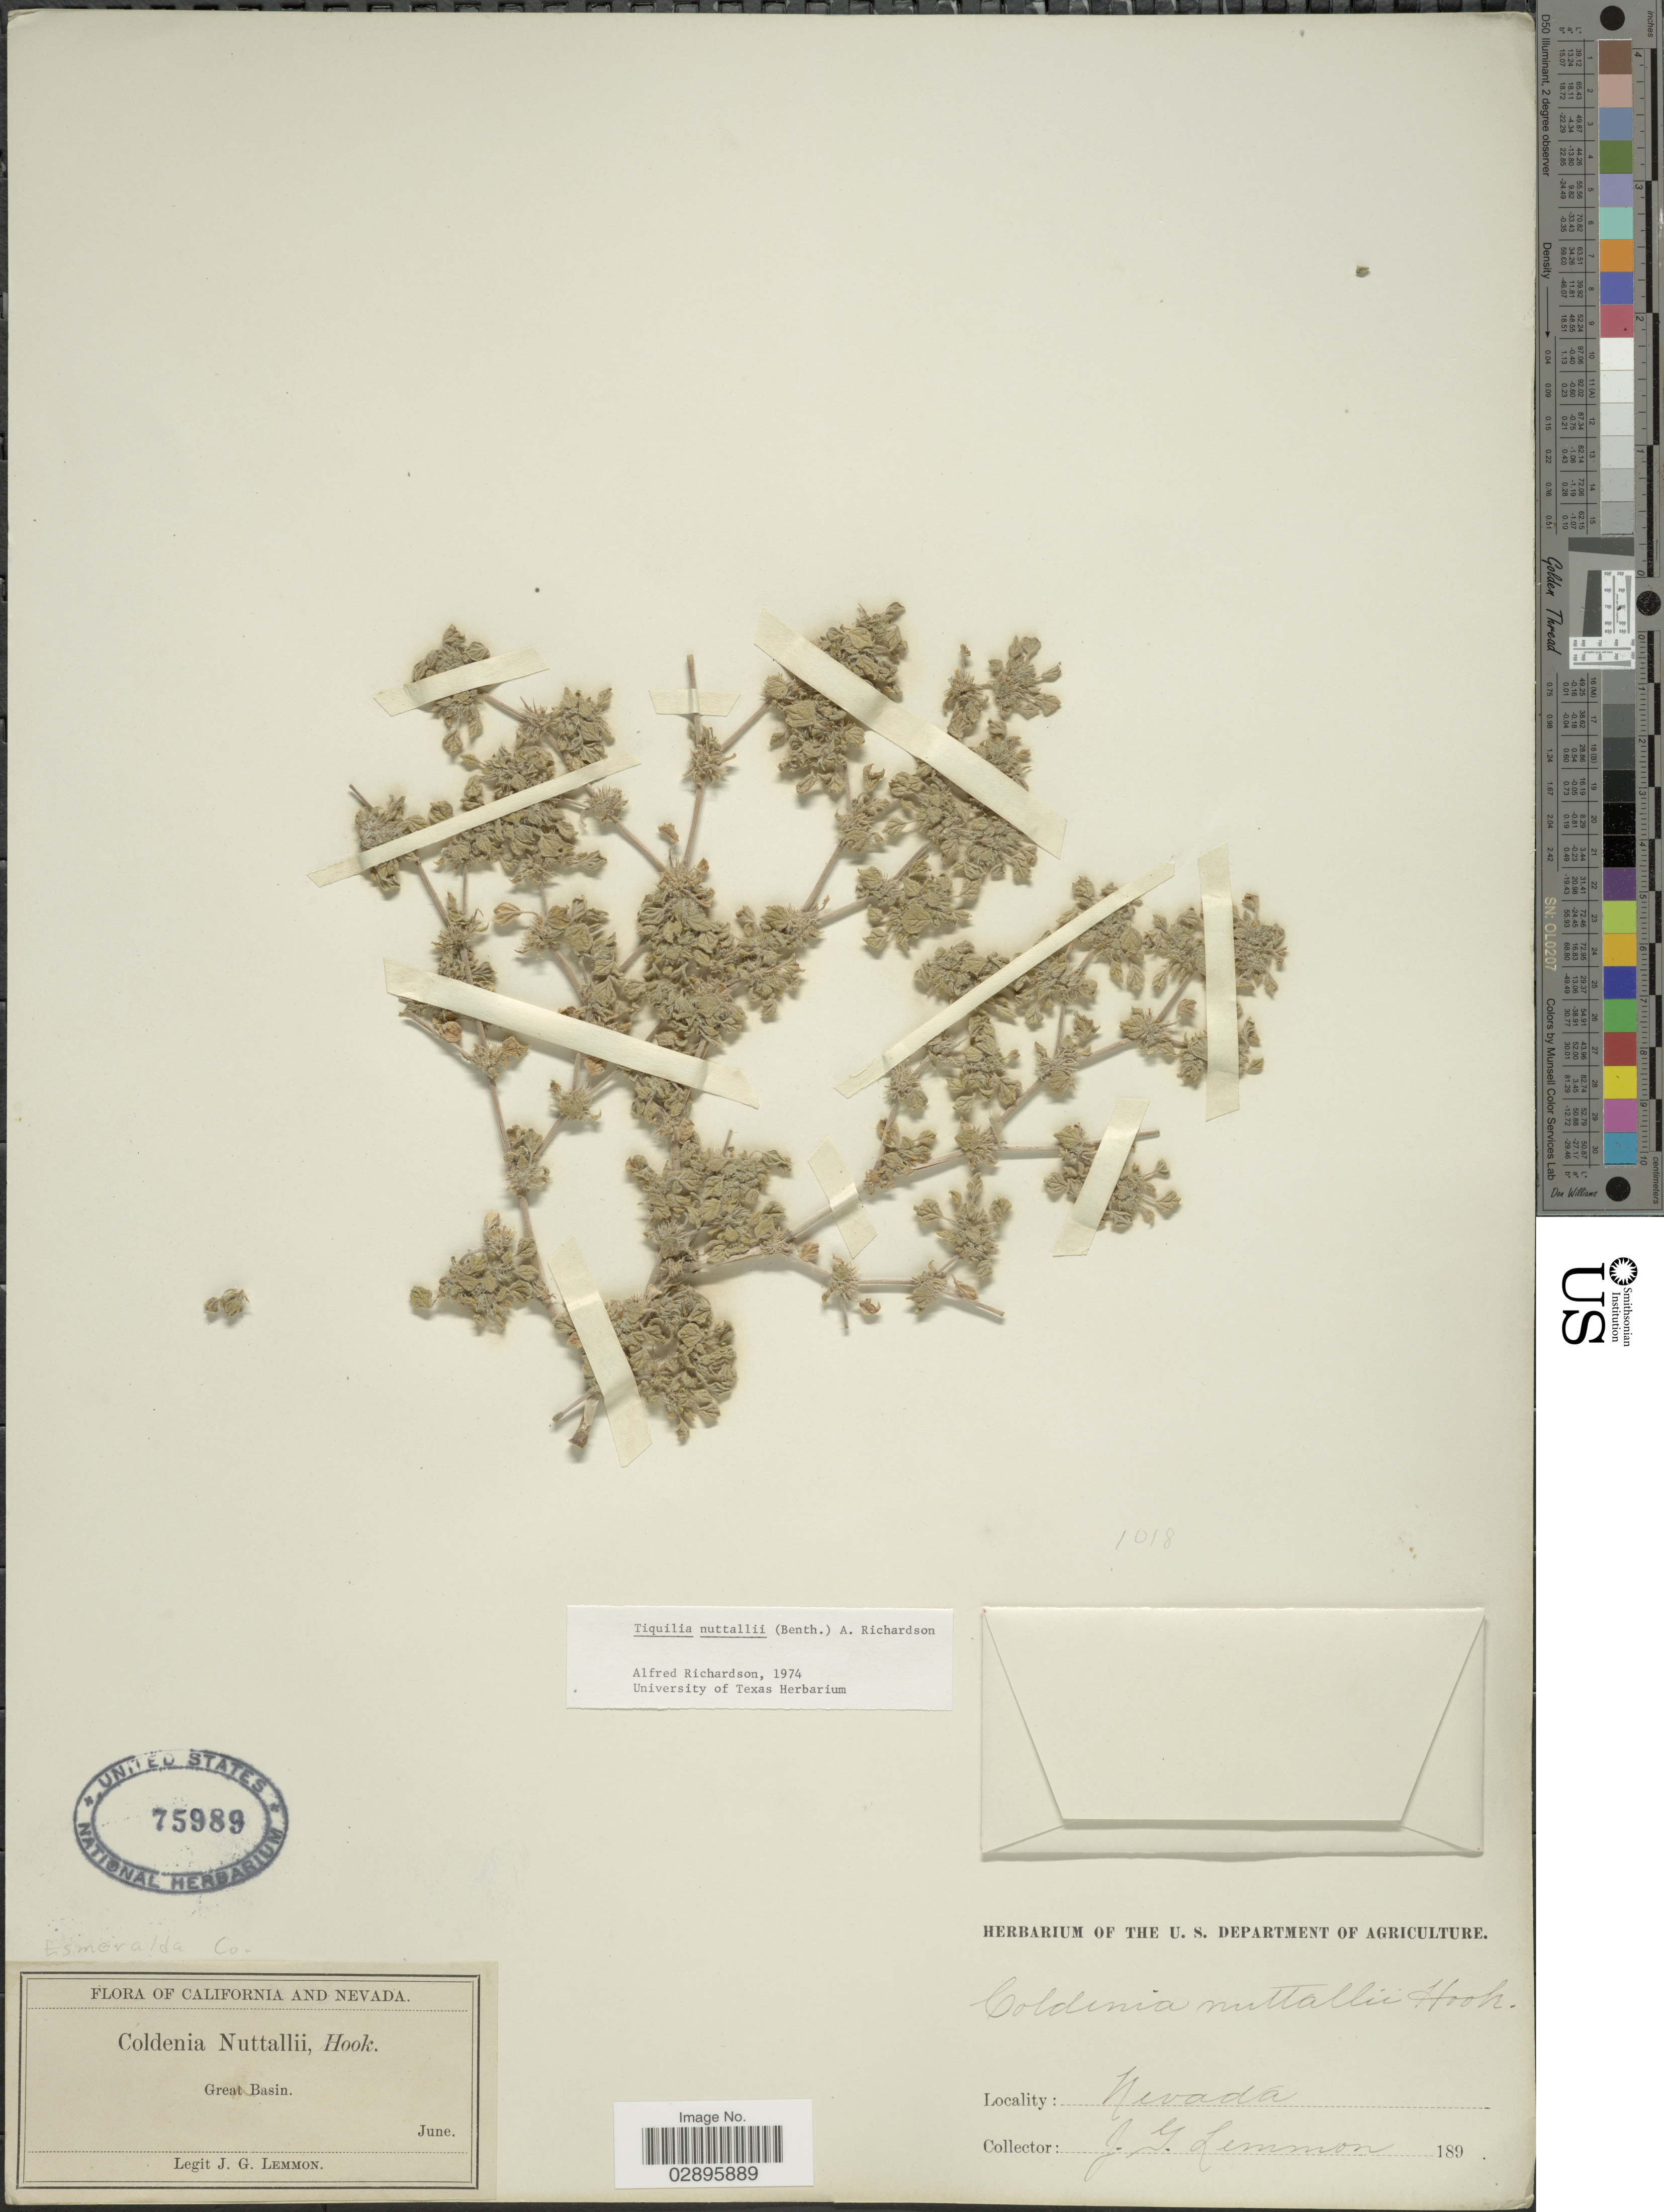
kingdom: Plantae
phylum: Tracheophyta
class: Magnoliopsida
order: Boraginales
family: Ehretiaceae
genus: Tiquilia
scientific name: Tiquilia nuttallii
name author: (Hook.) A.T. Richardson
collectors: J. Lemmon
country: United States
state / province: Nevada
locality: Esmeralda Co. Great Basin.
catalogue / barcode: US 75989